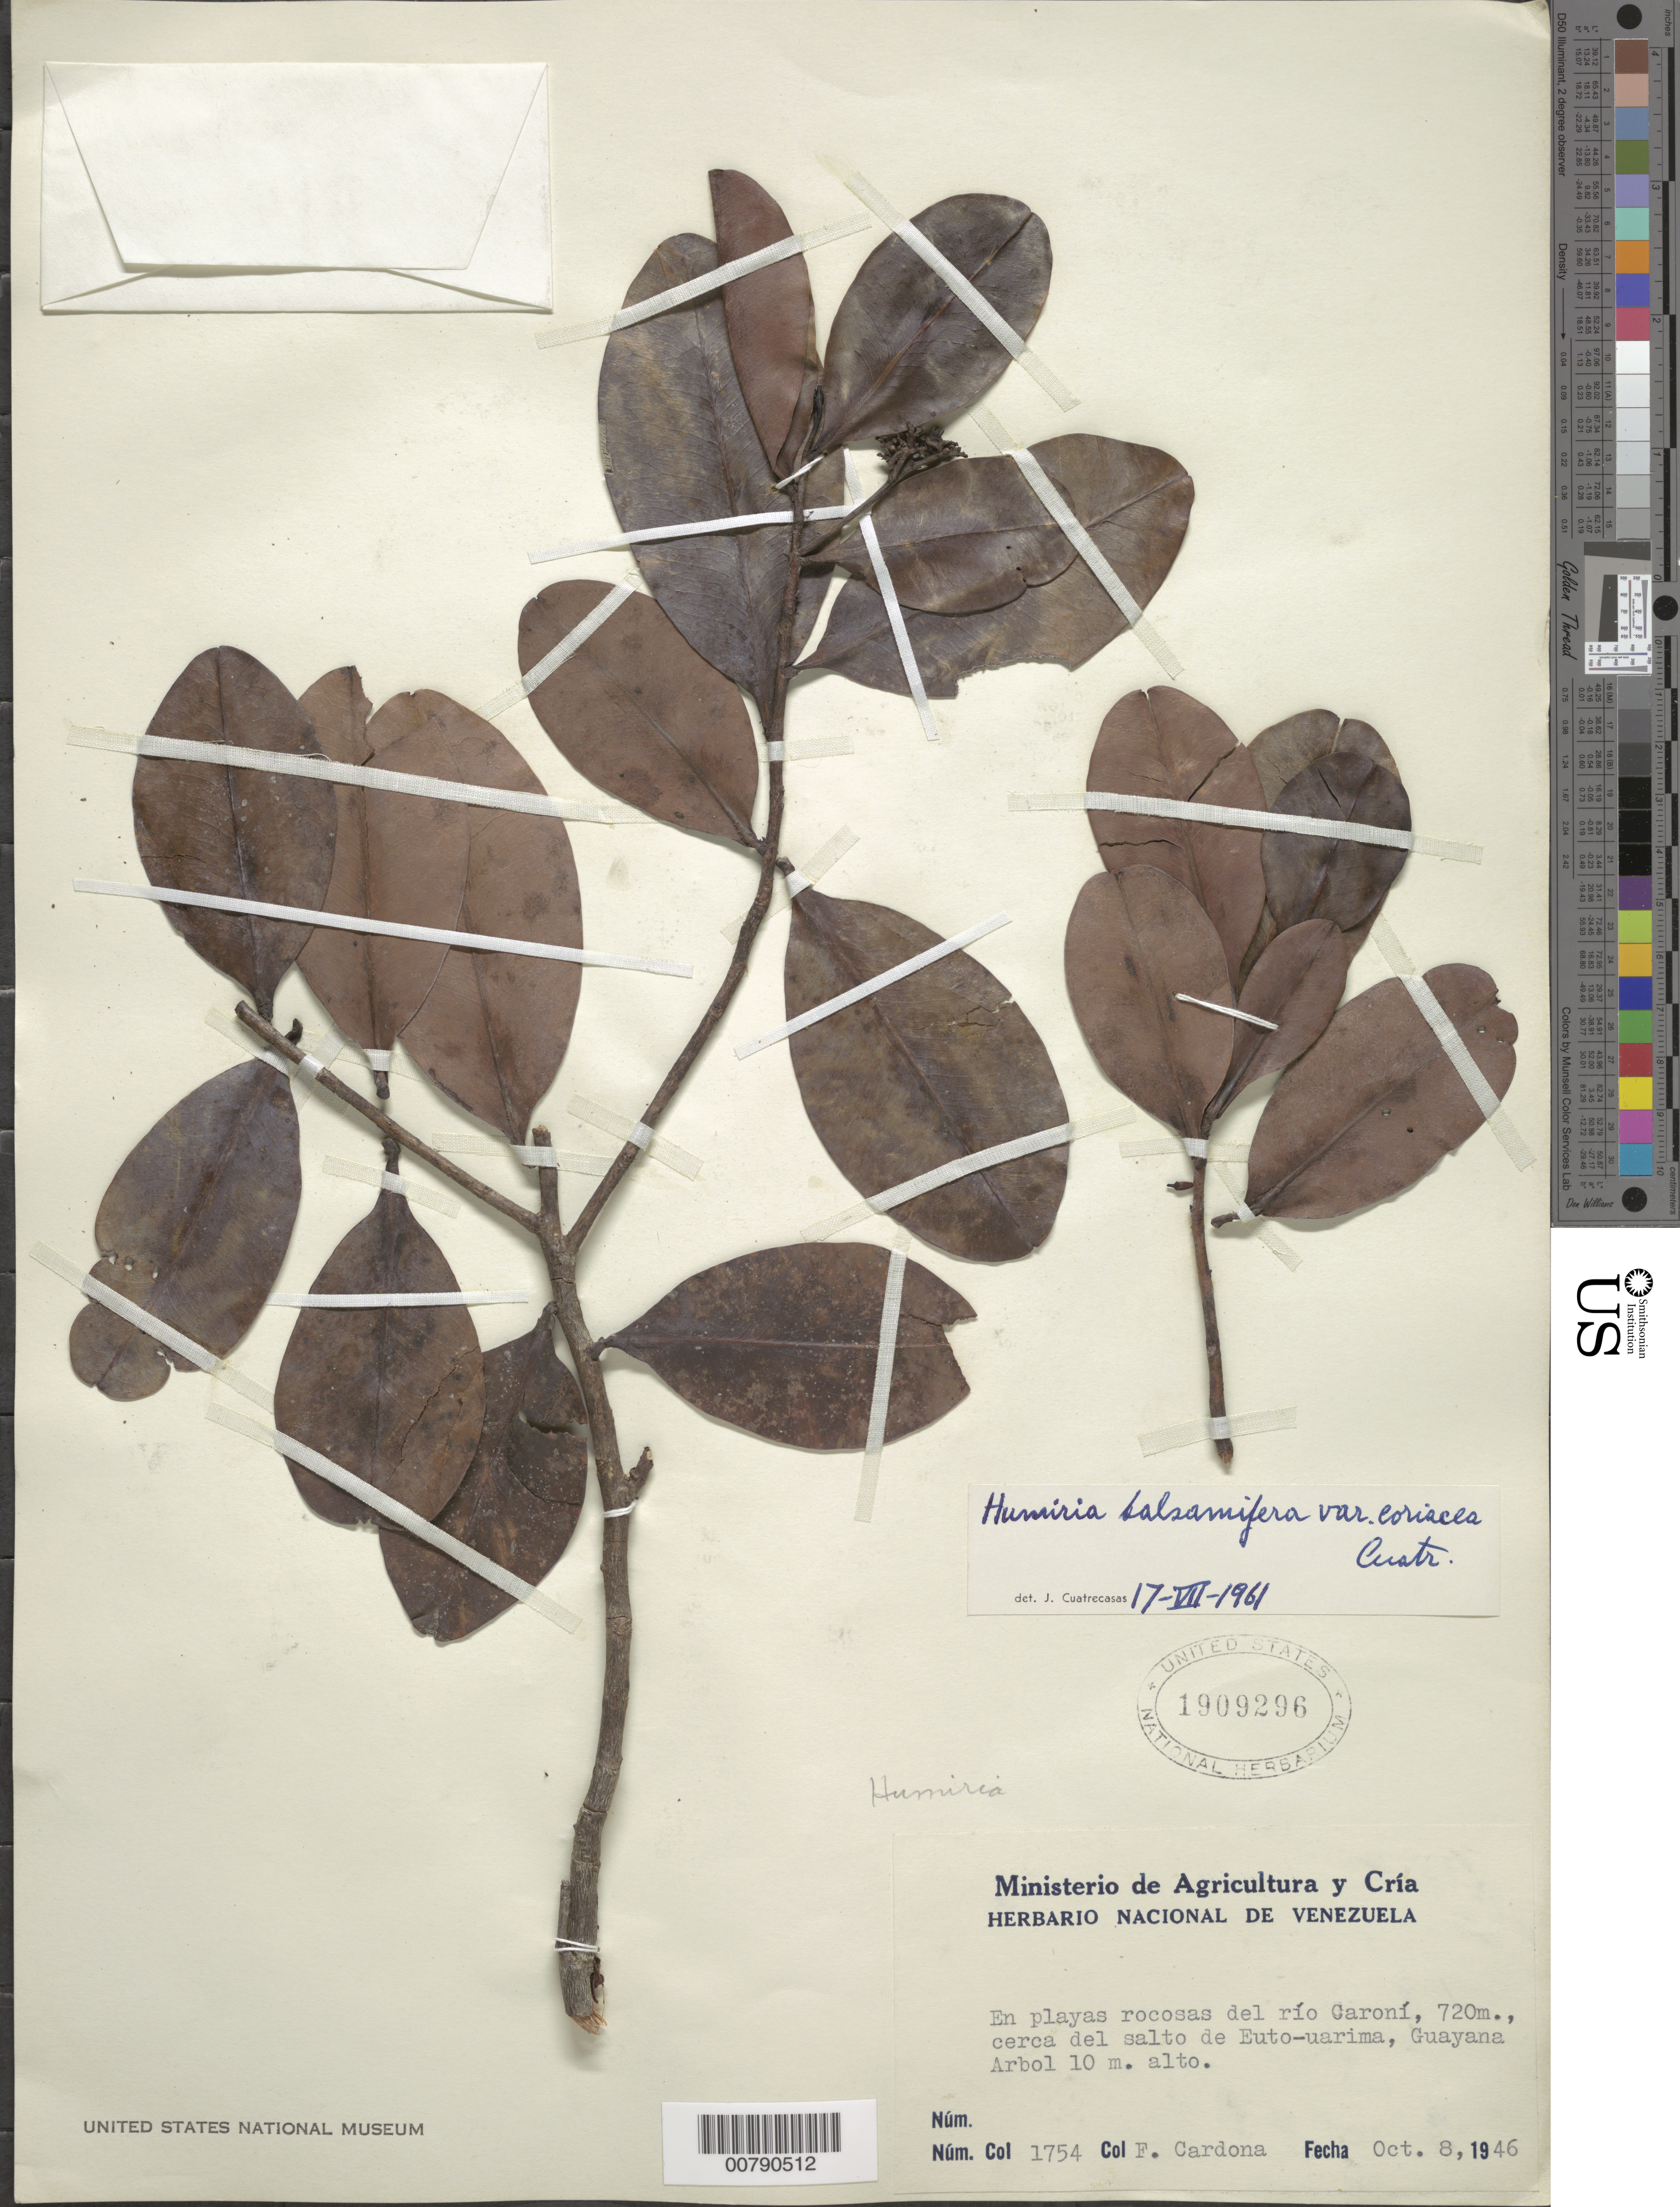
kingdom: Plantae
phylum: Tracheophyta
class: Magnoliopsida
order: Malpighiales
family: Humiriaceae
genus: Humiria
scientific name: Humiria balsamifera var. coriacea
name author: Cuatrec.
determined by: Cuatrecasas, J.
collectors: F. Cardona Puig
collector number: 1754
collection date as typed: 8-Oct-46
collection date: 1946-10-08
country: Venezuela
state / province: Bolívar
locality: Salto Euto-uarima, Río Caroní, Guayana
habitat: Playas rocosas del río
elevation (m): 720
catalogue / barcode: US 1909296